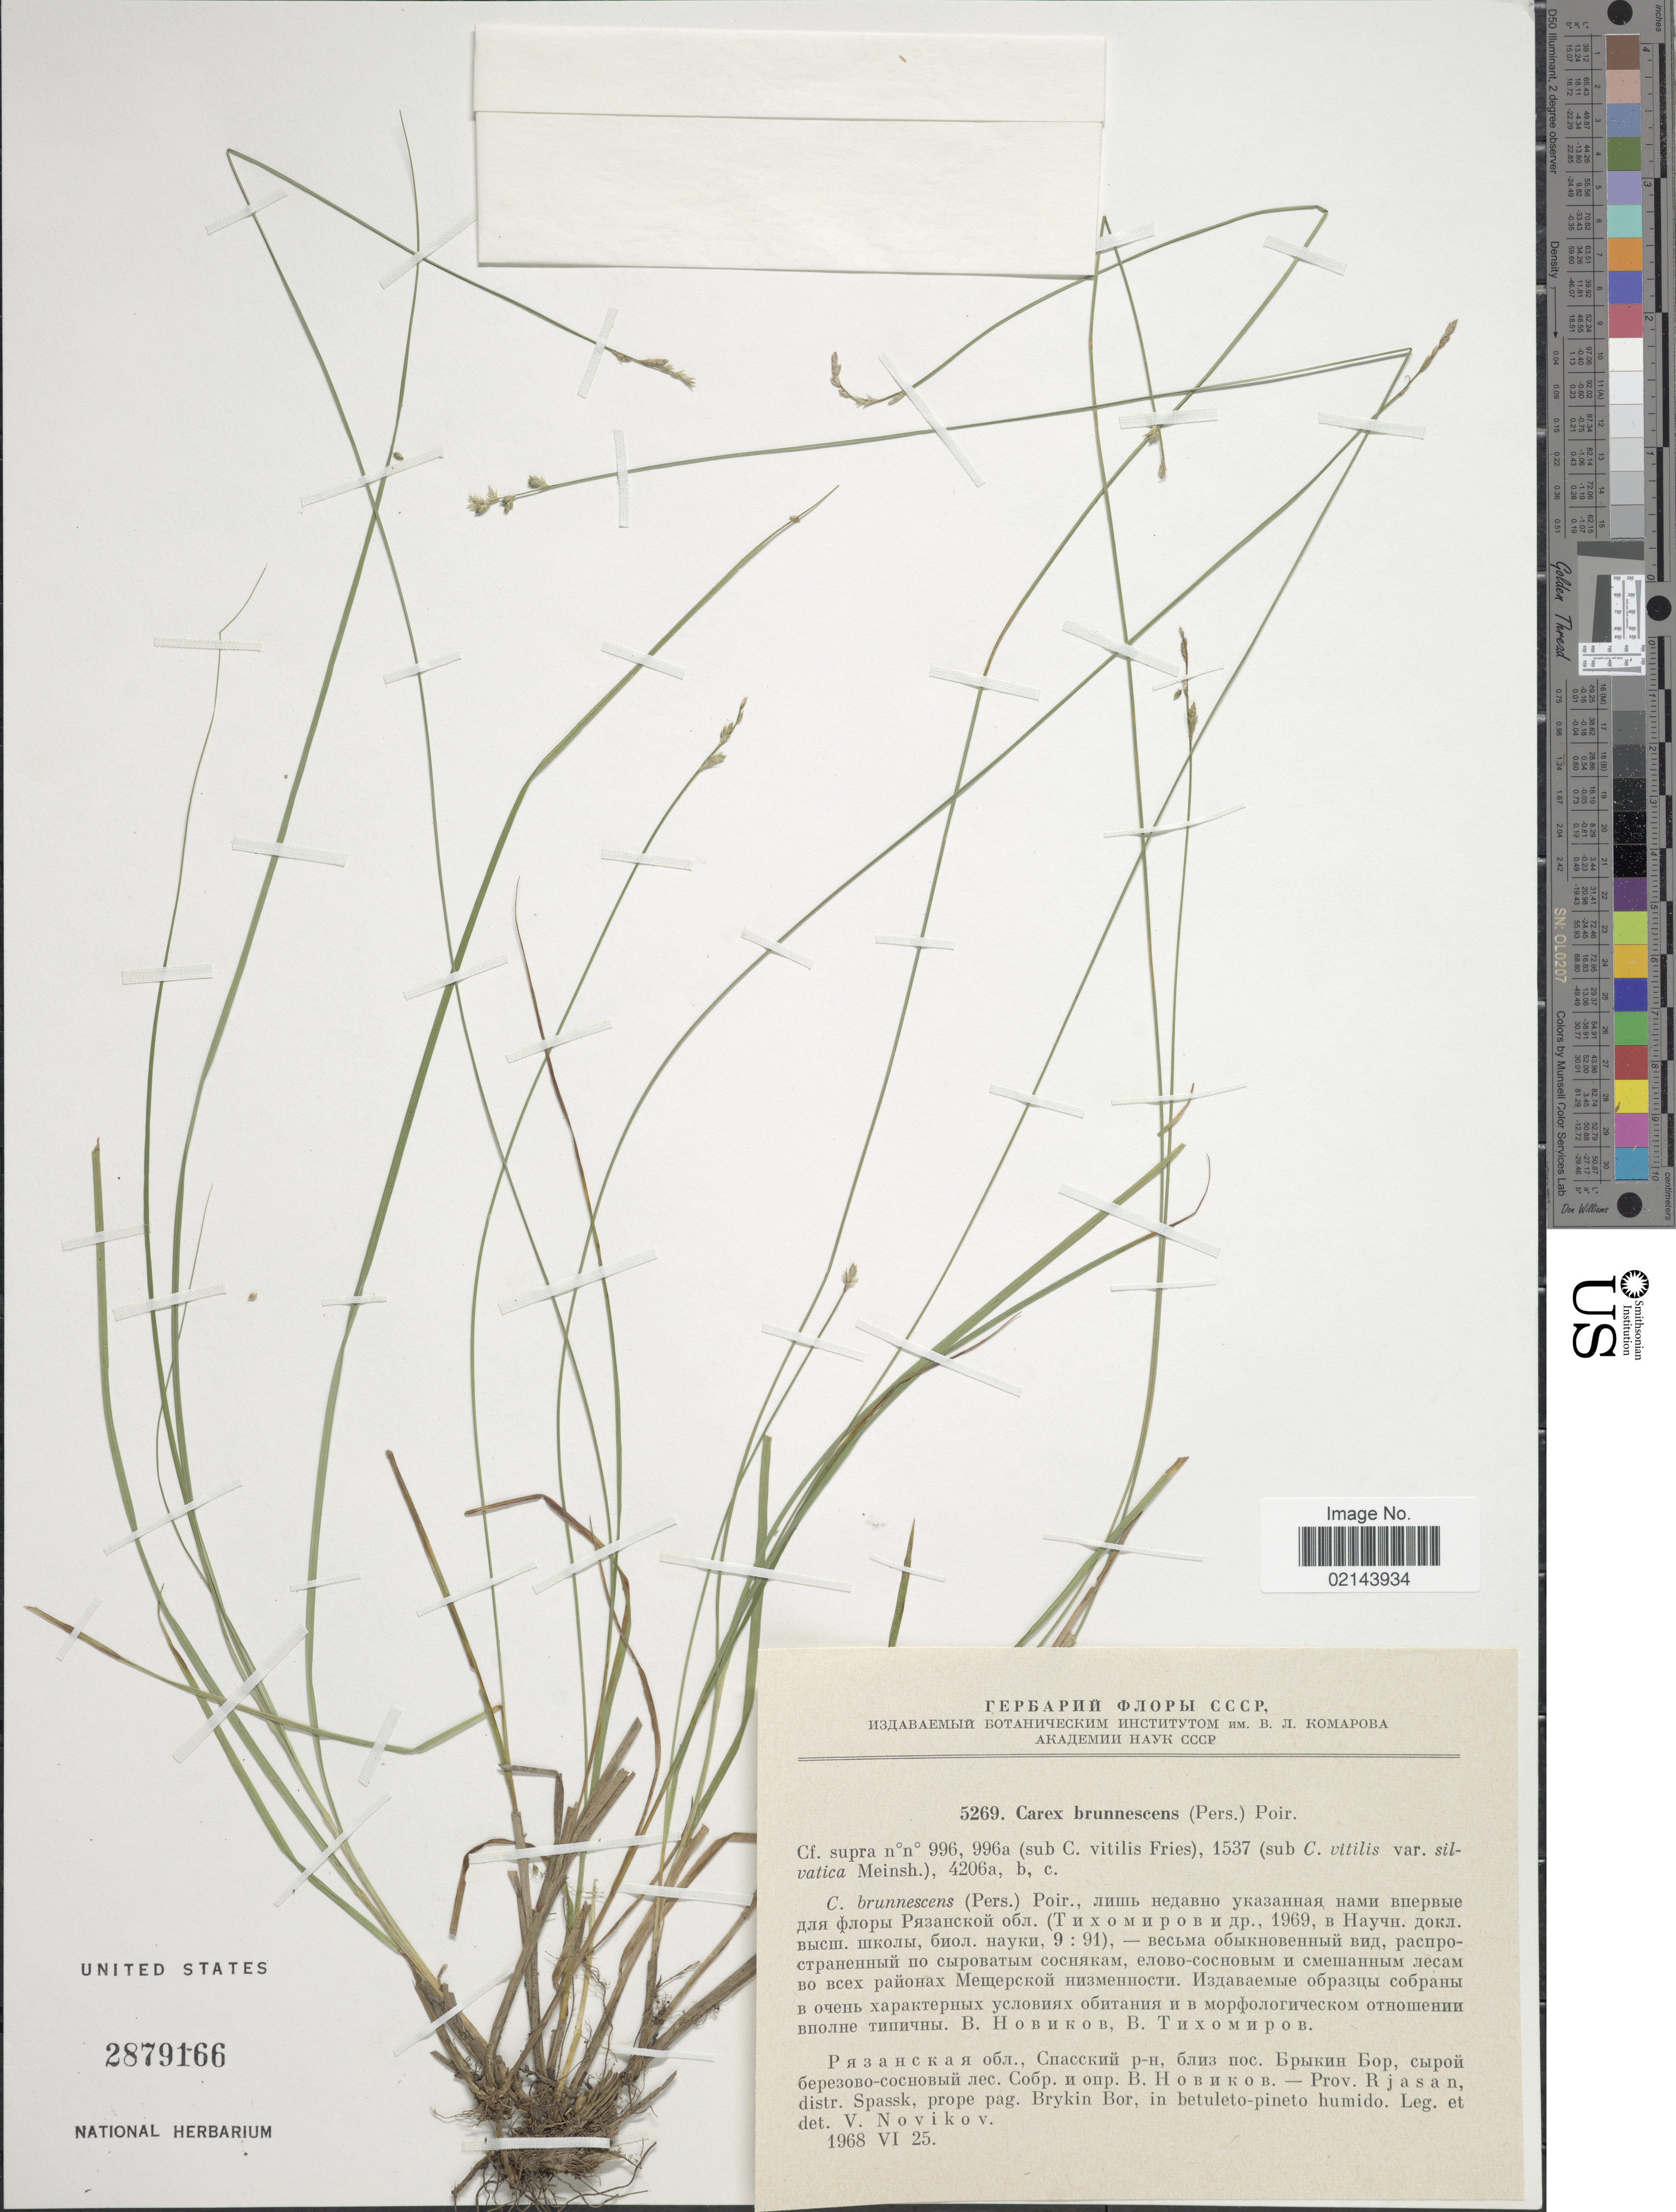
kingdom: Plantae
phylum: Tracheophyta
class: Liliopsida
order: Poales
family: Cyperaceae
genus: Carex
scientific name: Carex brunnescens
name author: (Pers.) Poir.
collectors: V. Novikov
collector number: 5269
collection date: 1968-06-25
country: Russian Federation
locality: Prov. Rjasan, distr. Spassk, prope pag. Brykin Bor.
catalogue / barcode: US 2879166